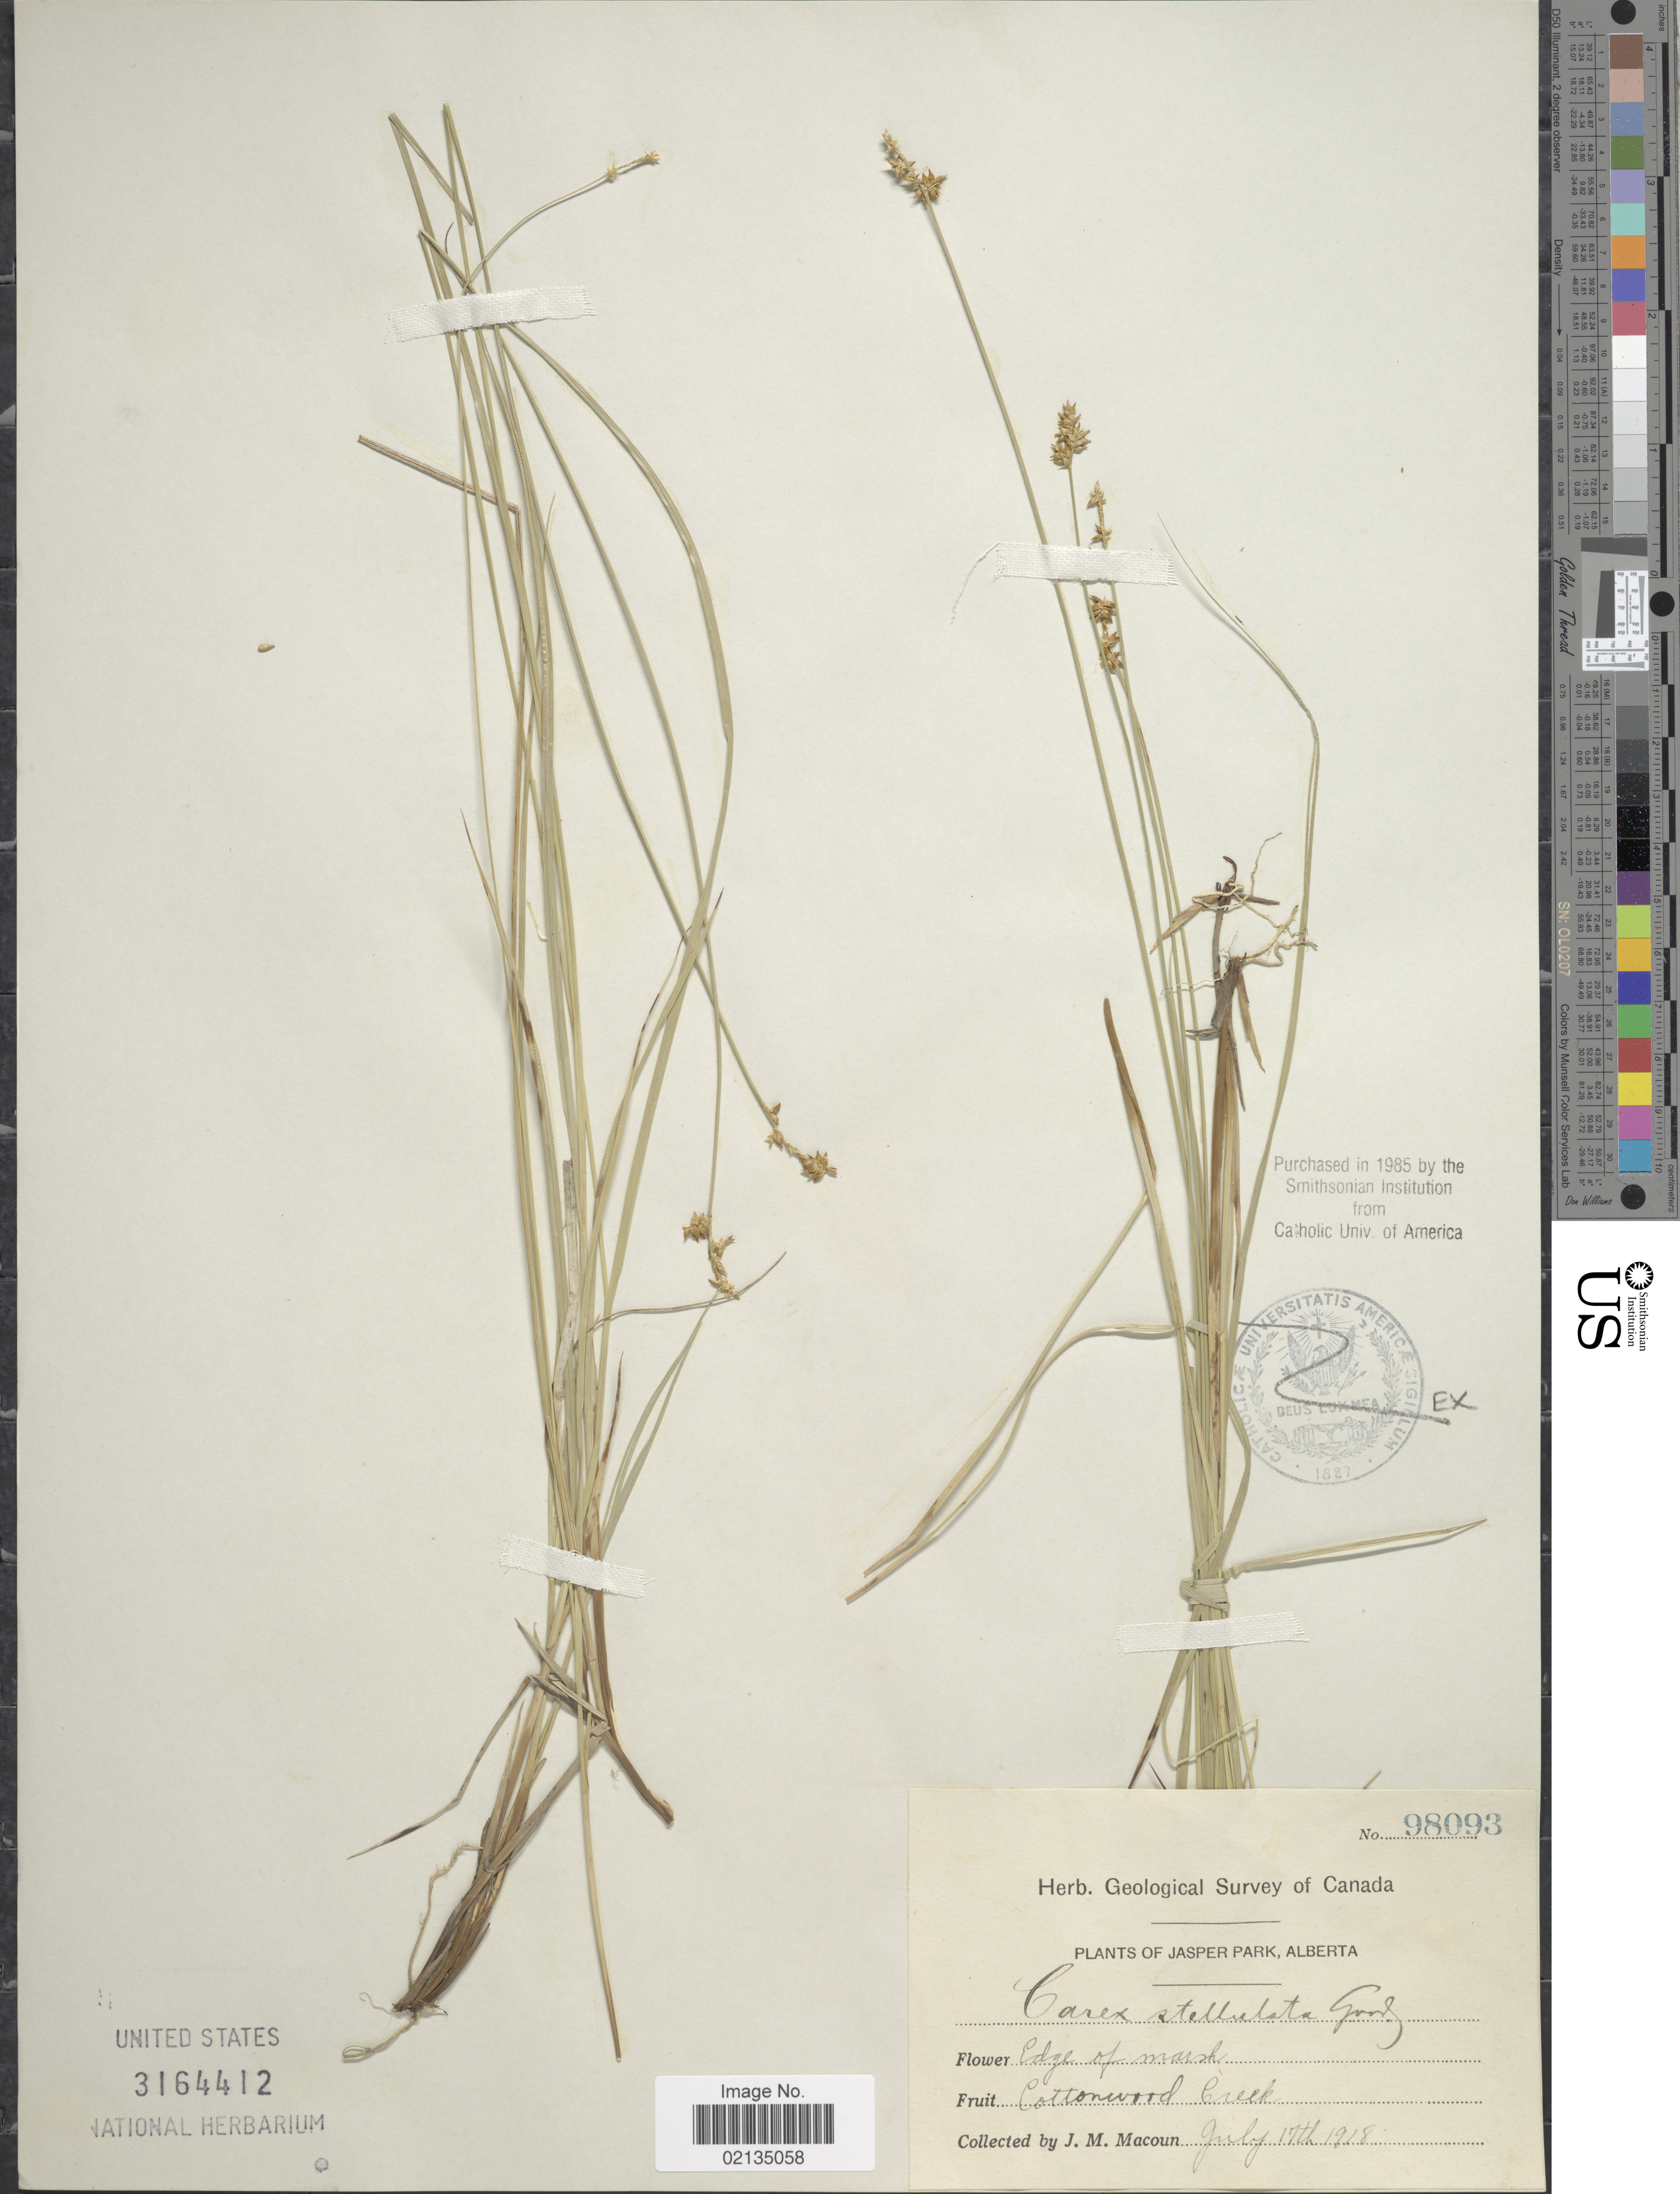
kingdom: Plantae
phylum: Tracheophyta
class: Liliopsida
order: Poales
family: Cyperaceae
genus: Carex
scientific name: Carex echinata subsp. echinata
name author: Murray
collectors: J. M. Macoun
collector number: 98093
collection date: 1918-07-17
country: Canada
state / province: Alberta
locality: Jasper Park, Alberta. Cottonwood Creek. Edge of marsh.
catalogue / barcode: US 3164412